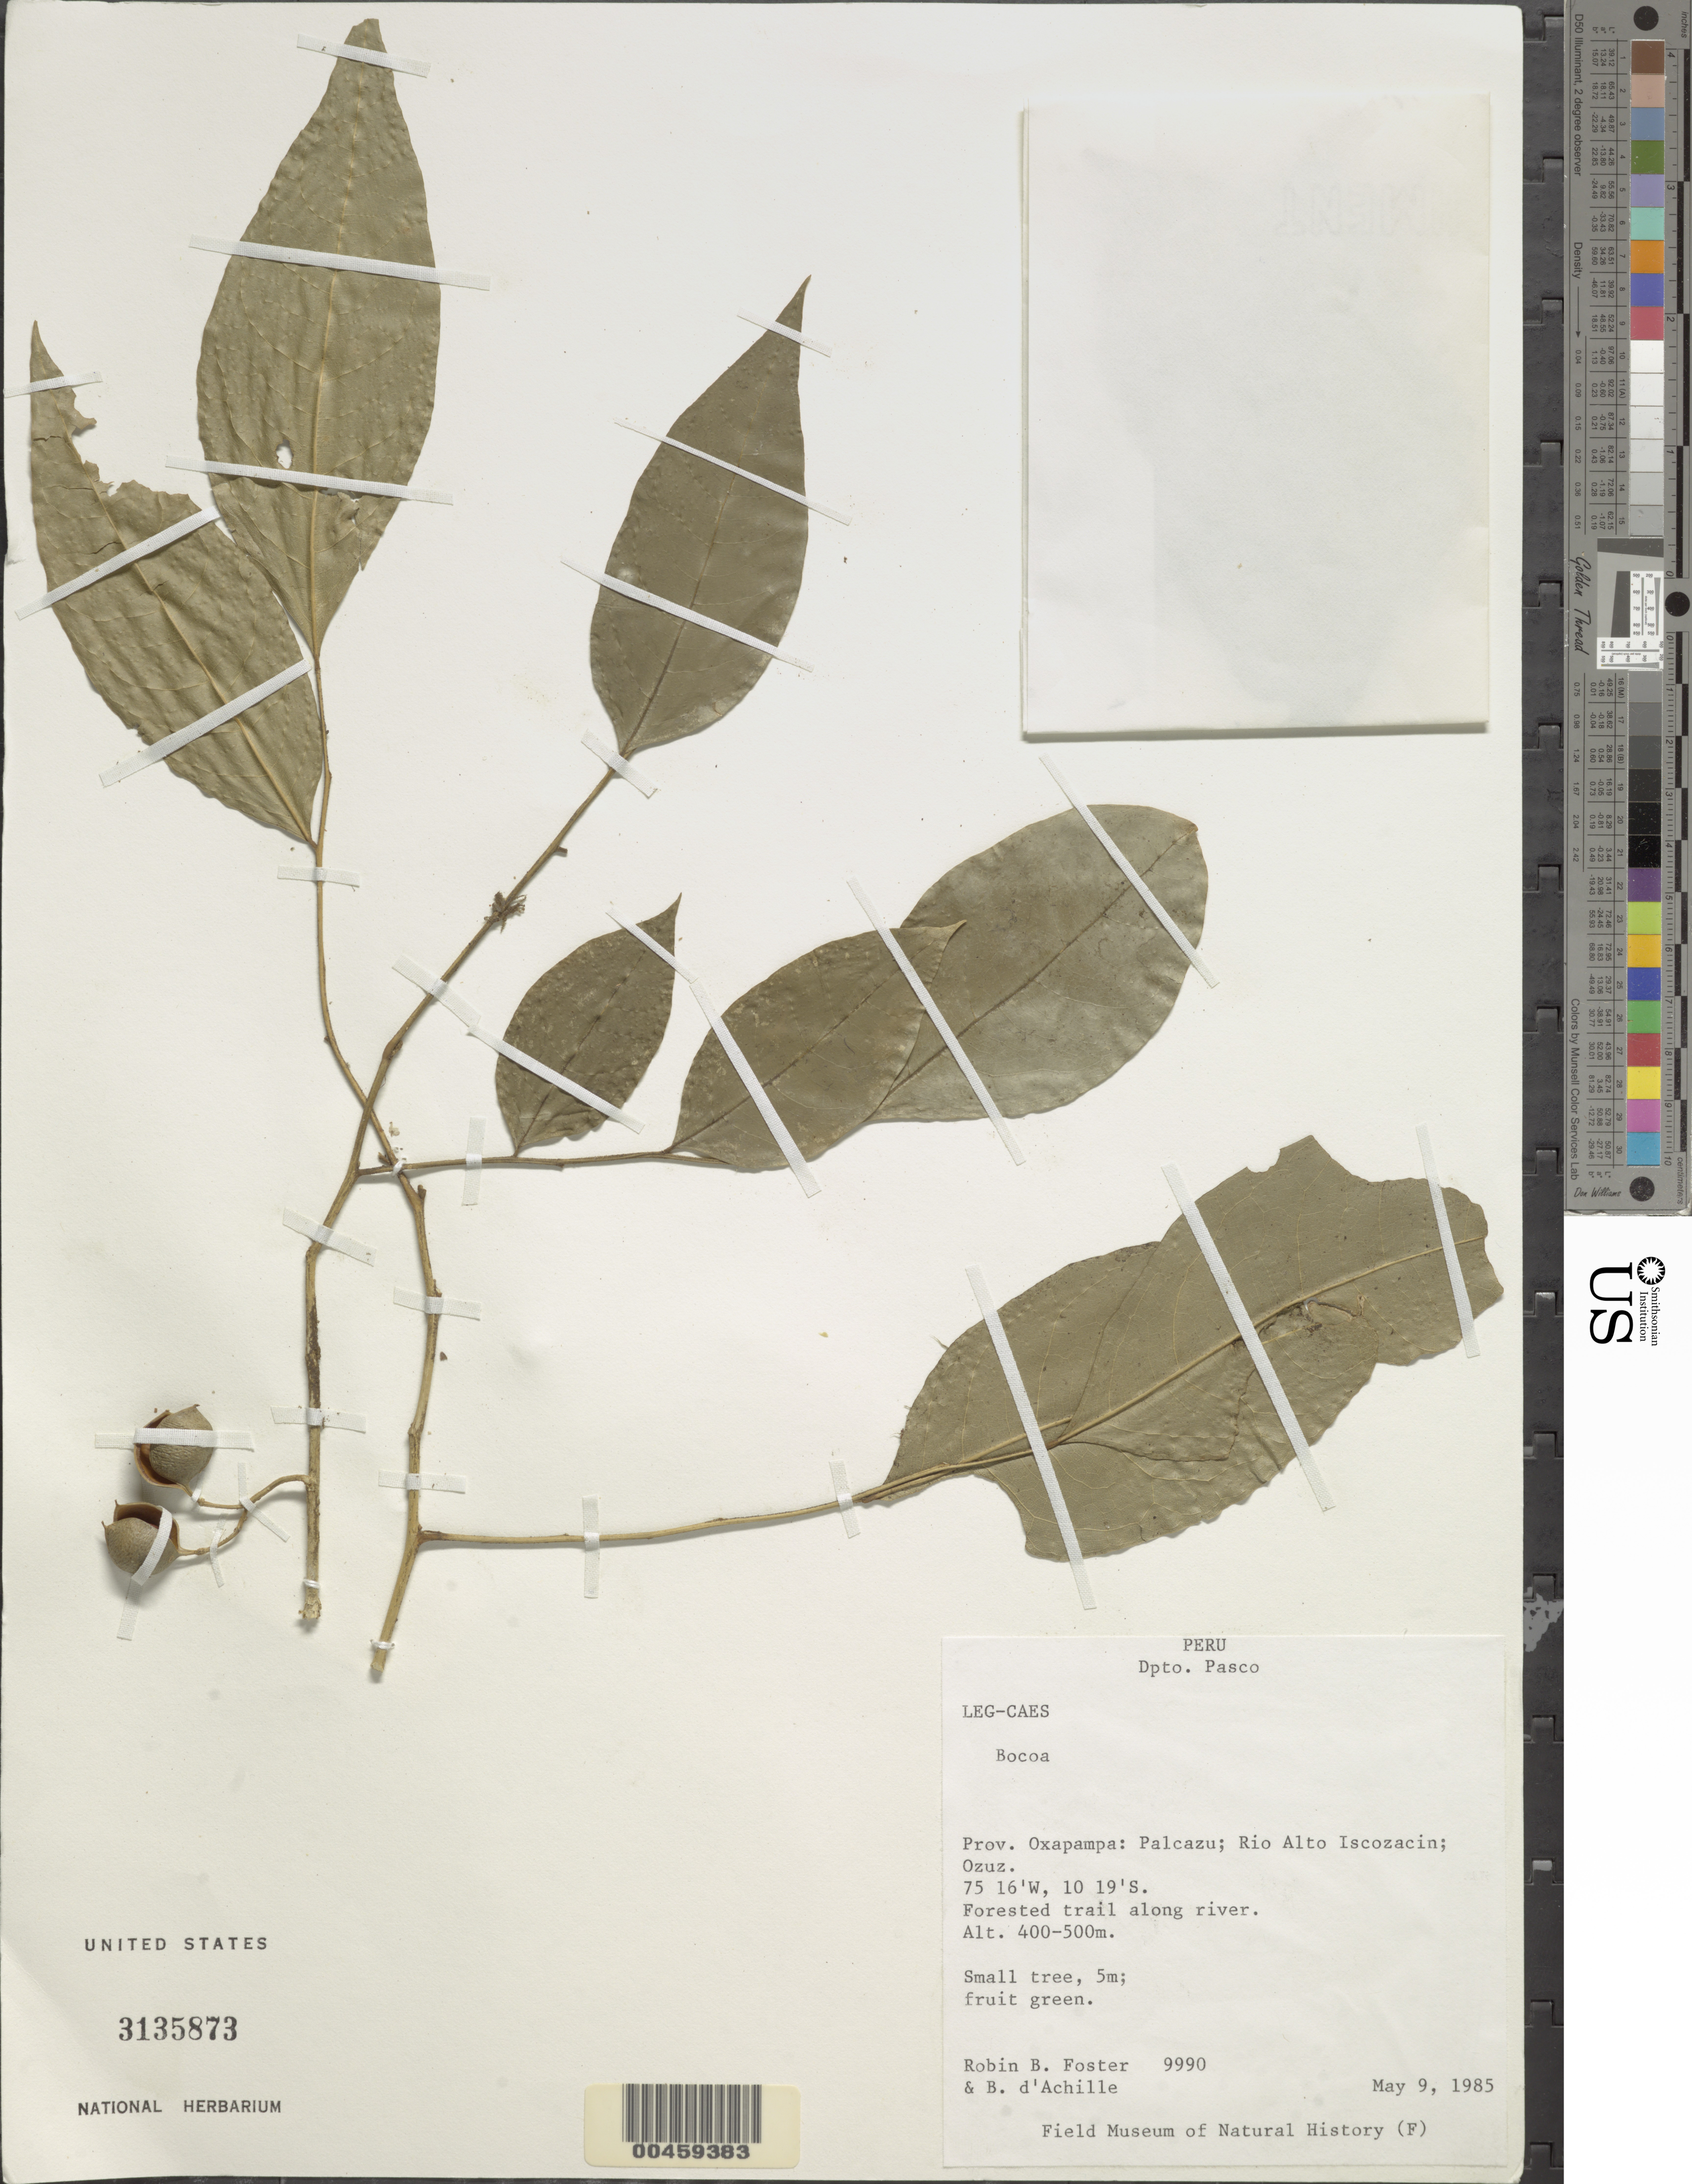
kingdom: Plantae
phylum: Tracheophyta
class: Magnoliopsida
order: Fabales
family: Fabaceae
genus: Bocoa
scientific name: Bocoa sp.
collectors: R. B. Foster & B. D'achille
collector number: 9990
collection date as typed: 09 May 1985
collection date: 1985-05-09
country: Peru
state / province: Pasco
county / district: Oxapampa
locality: Palcazu; rio alto iscozacin; ozoz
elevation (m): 400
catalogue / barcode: US 3135873